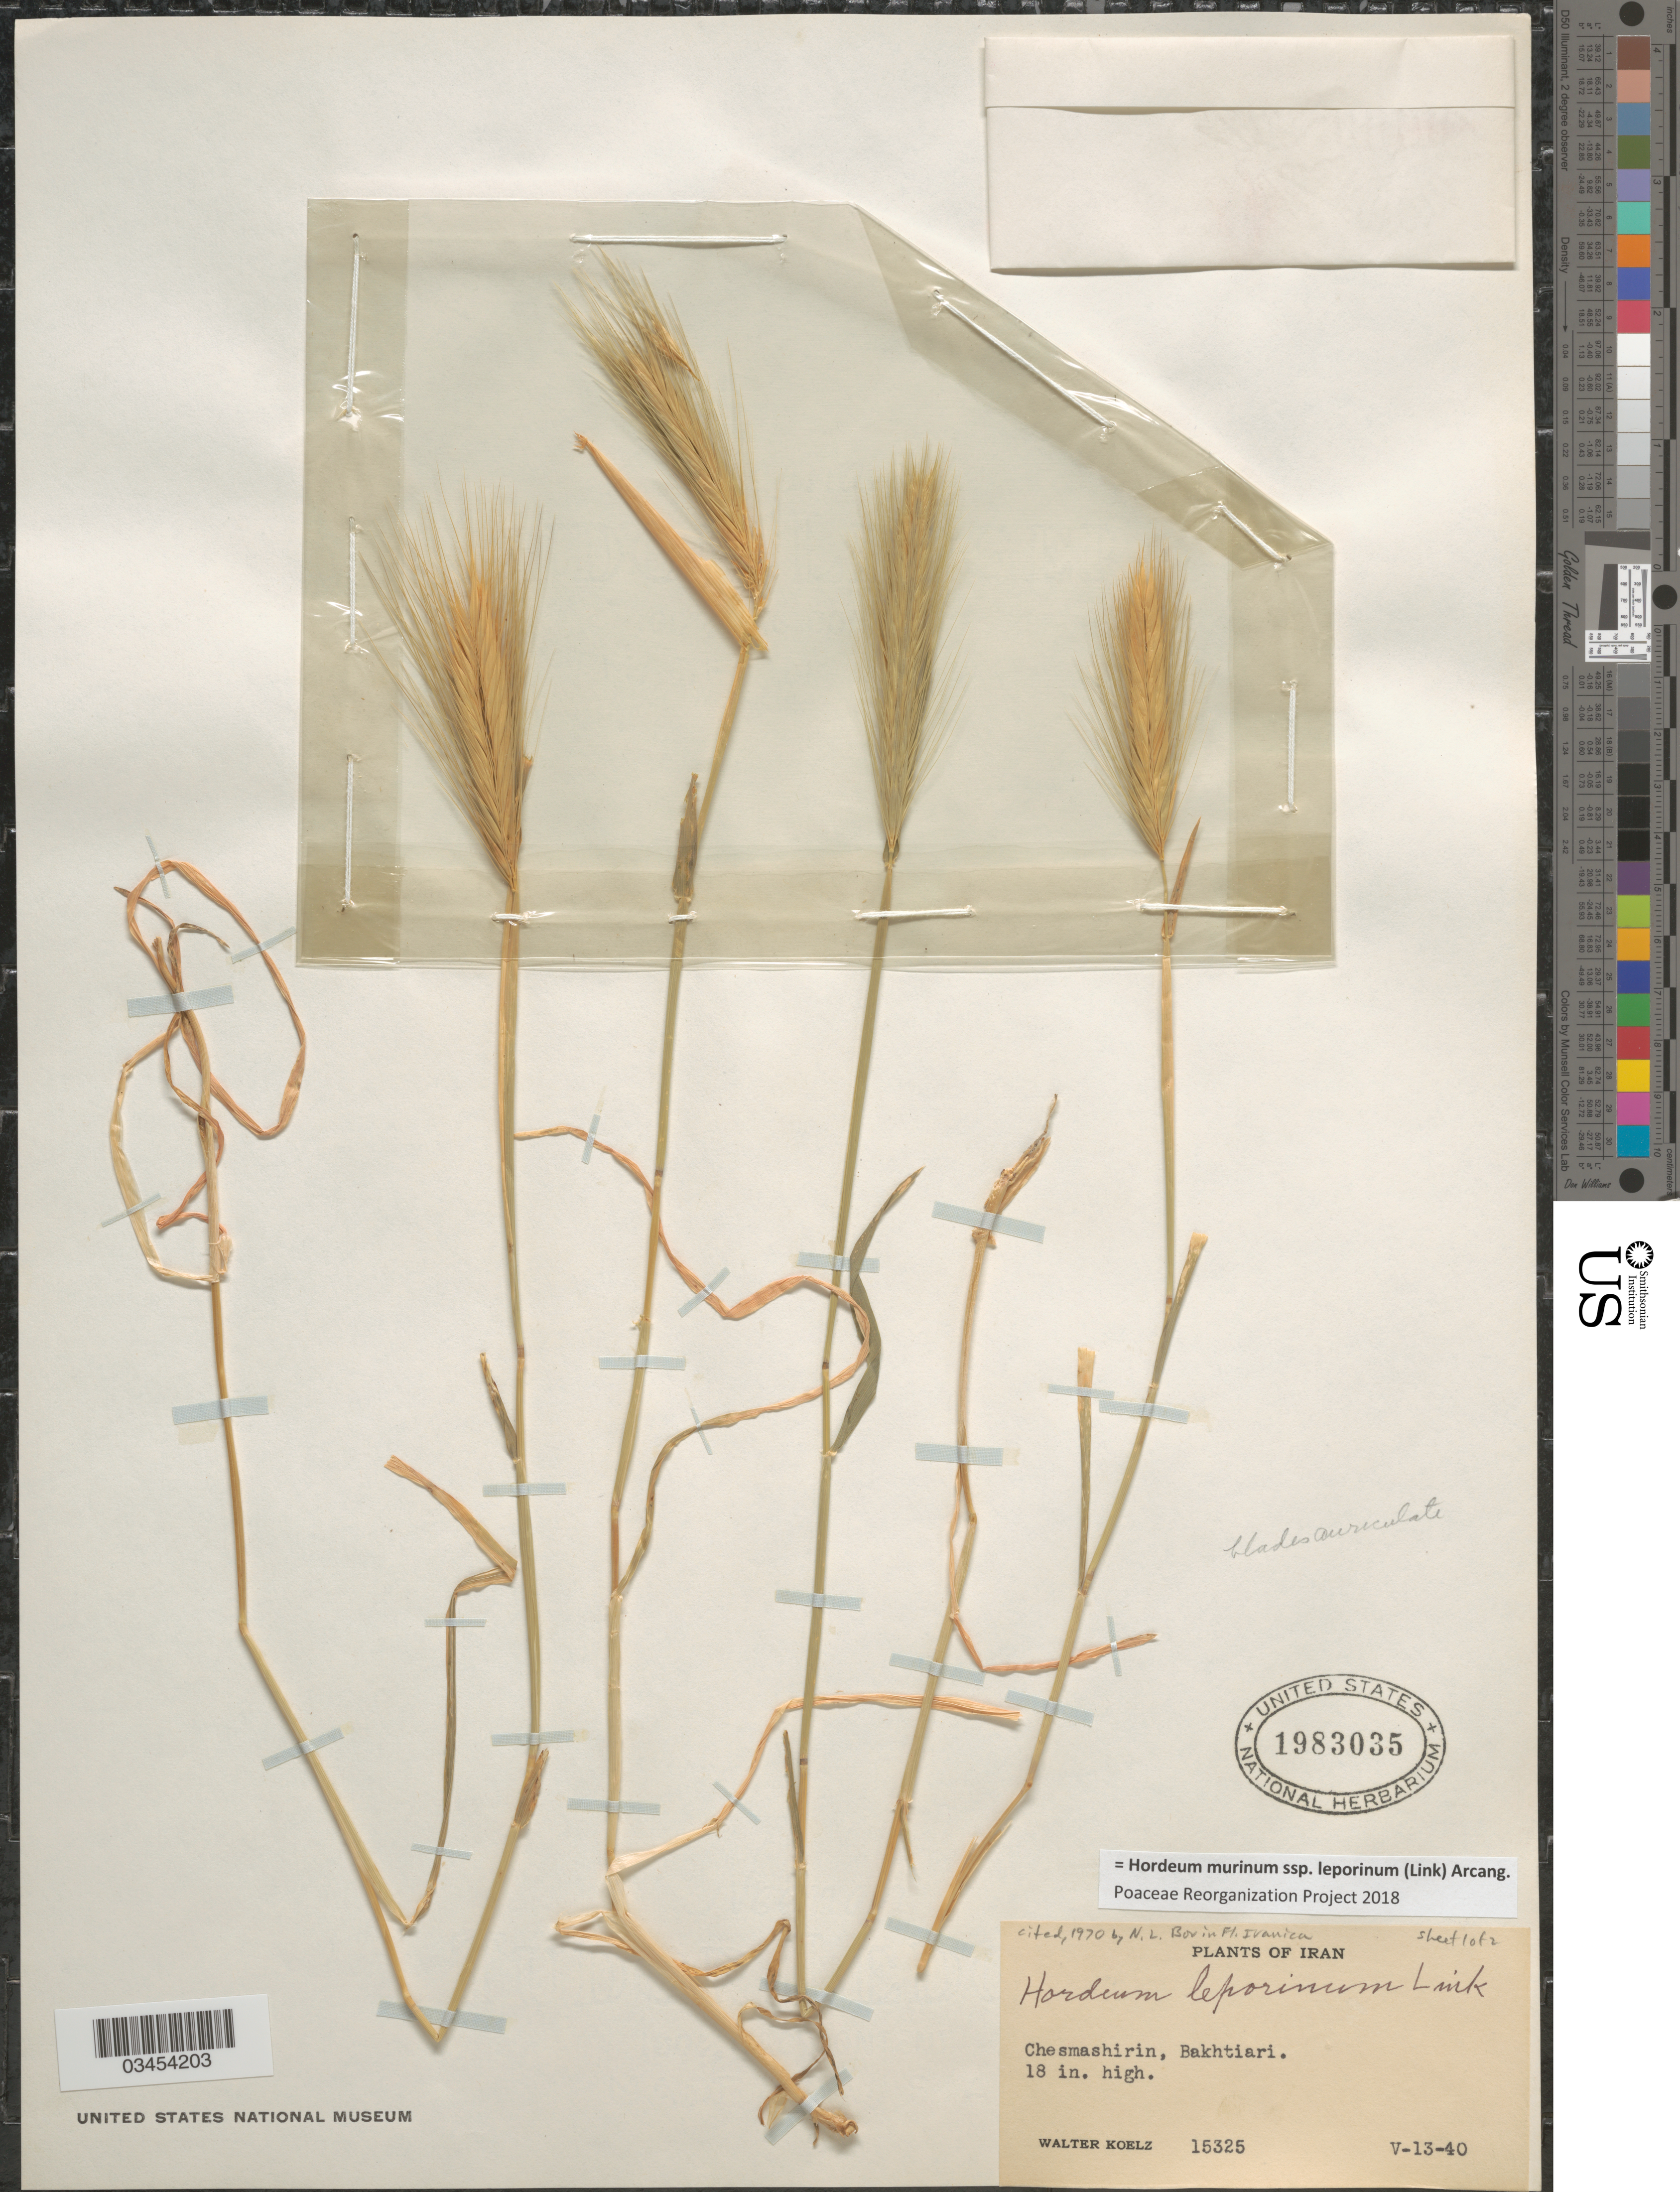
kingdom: Plantae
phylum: Tracheophyta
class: Liliopsida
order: Poales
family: Poaceae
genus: Hordeum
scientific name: Hordeum murinum subsp. leporinum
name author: (Link) Arcang.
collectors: W. N. Koelz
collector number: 15325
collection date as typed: Transcribed d/m/y: 13/5/40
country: Iran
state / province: Chahar Mahaal and Bakhtiari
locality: Chesmashirin, Bakhtiari.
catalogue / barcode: US 1983035